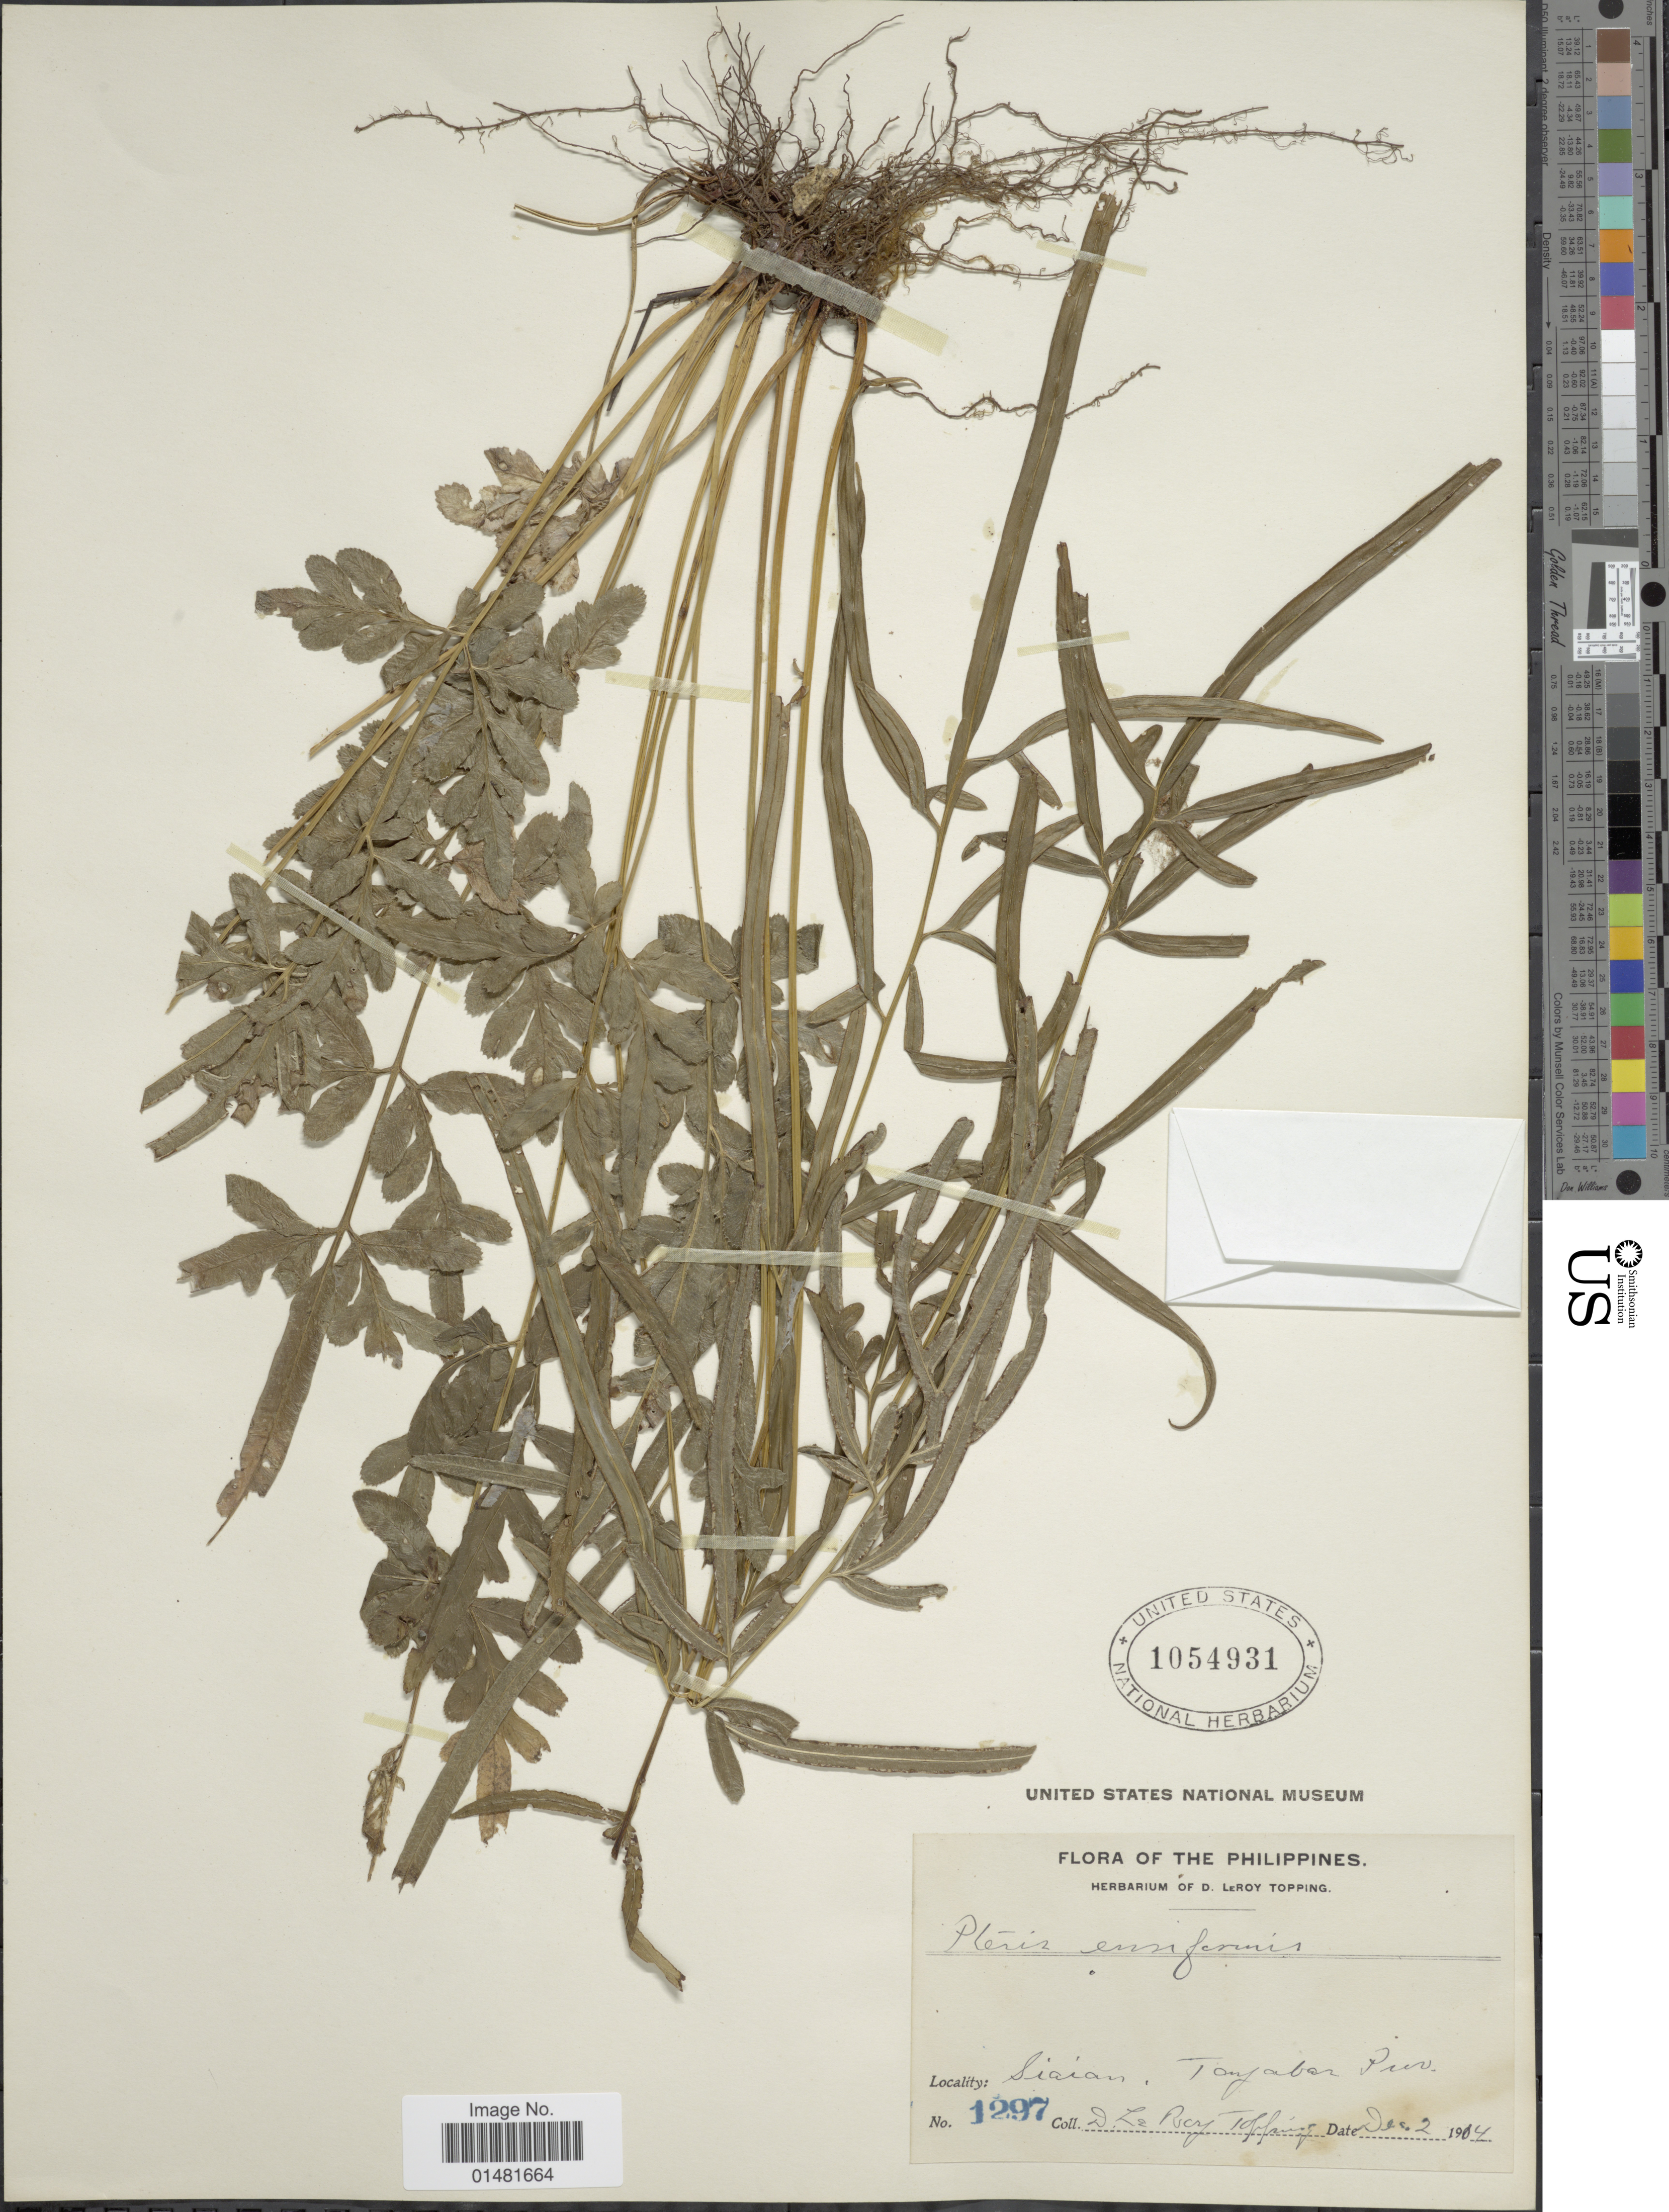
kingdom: Plantae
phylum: Tracheophyta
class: Polypodiopsida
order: Polypodiales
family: Pteridaceae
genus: Pteris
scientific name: Pteris ensiformis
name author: Burm. f.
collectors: D. L. Topping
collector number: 1297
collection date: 1904-12-02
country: Philippines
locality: Siaian, Tanjabar Prov.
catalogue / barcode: US 1054931